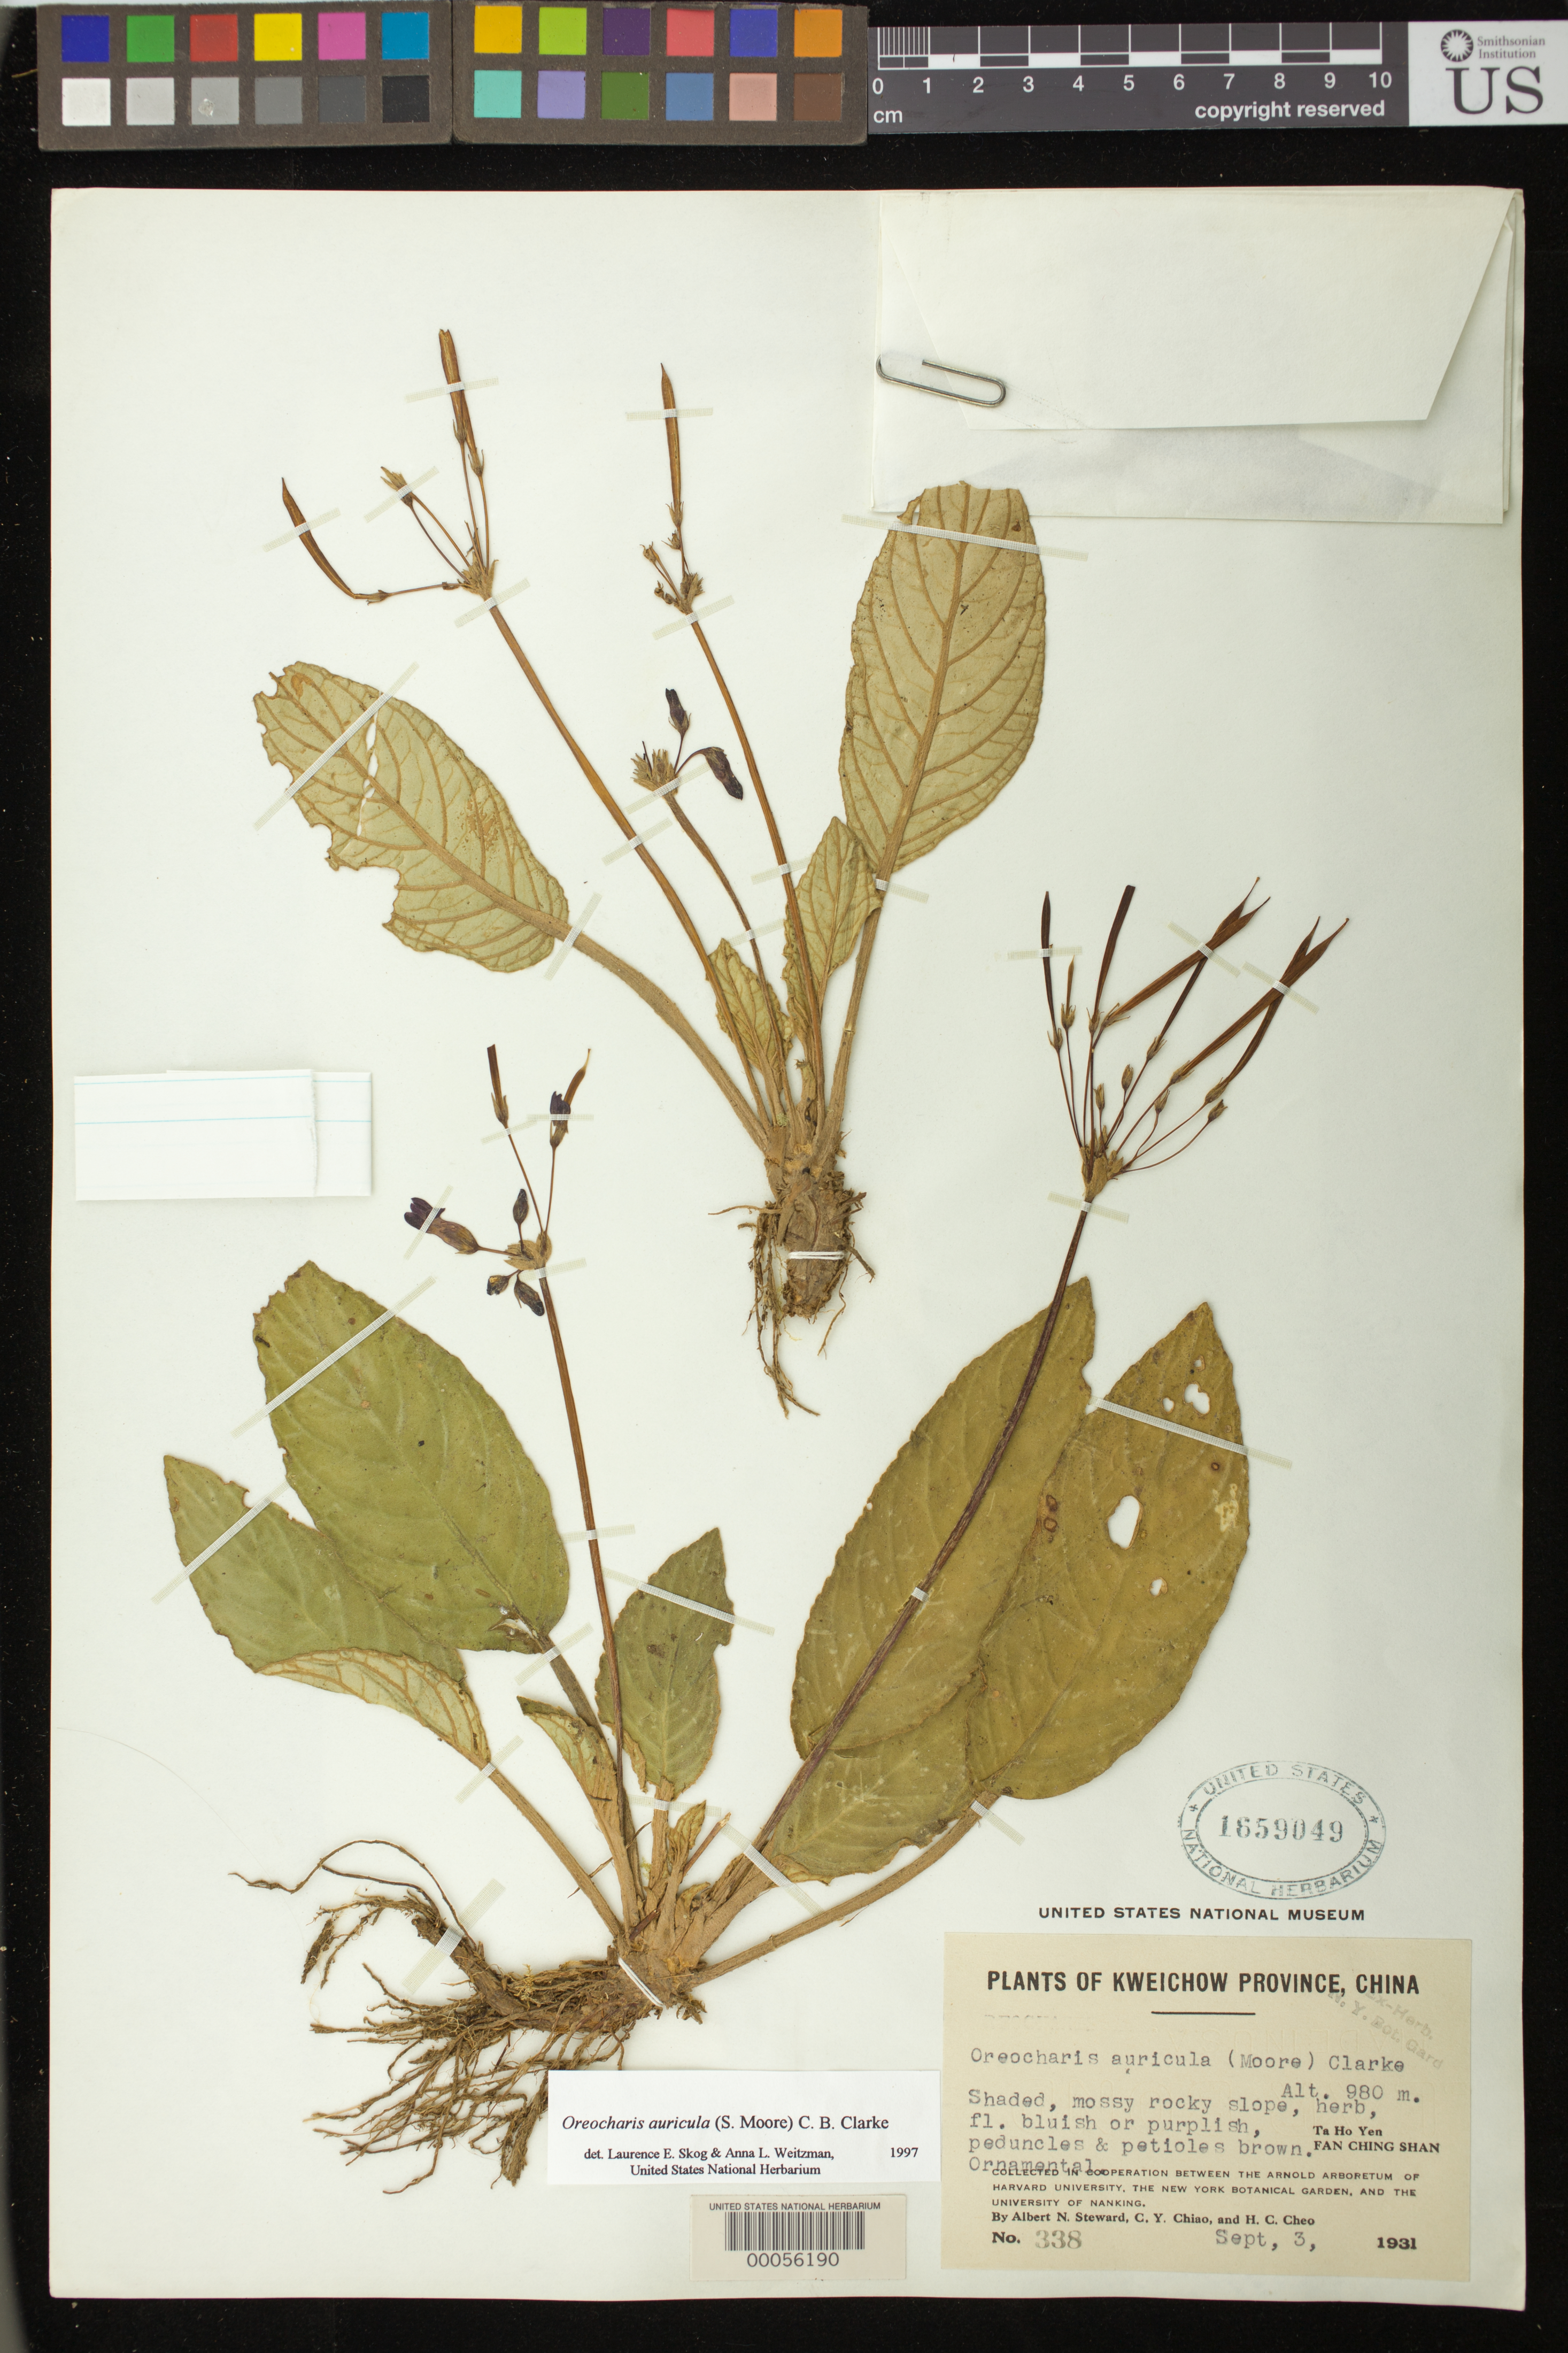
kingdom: Plantae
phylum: Tracheophyta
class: Magnoliopsida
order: Lamiales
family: Gesneriaceae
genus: Oreocharis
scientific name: Oreocharis auricula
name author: (S. Moore) C.B. Clarke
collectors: A. N. Steward, C. Y. Chiao & H. Cheo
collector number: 338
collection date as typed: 03 Sep 1931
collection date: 1931-09-03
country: China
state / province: Guizhou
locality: Fan ching shan, Ta ho yen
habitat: Shaded, mossy rocky slope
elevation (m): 980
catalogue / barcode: US 1659049